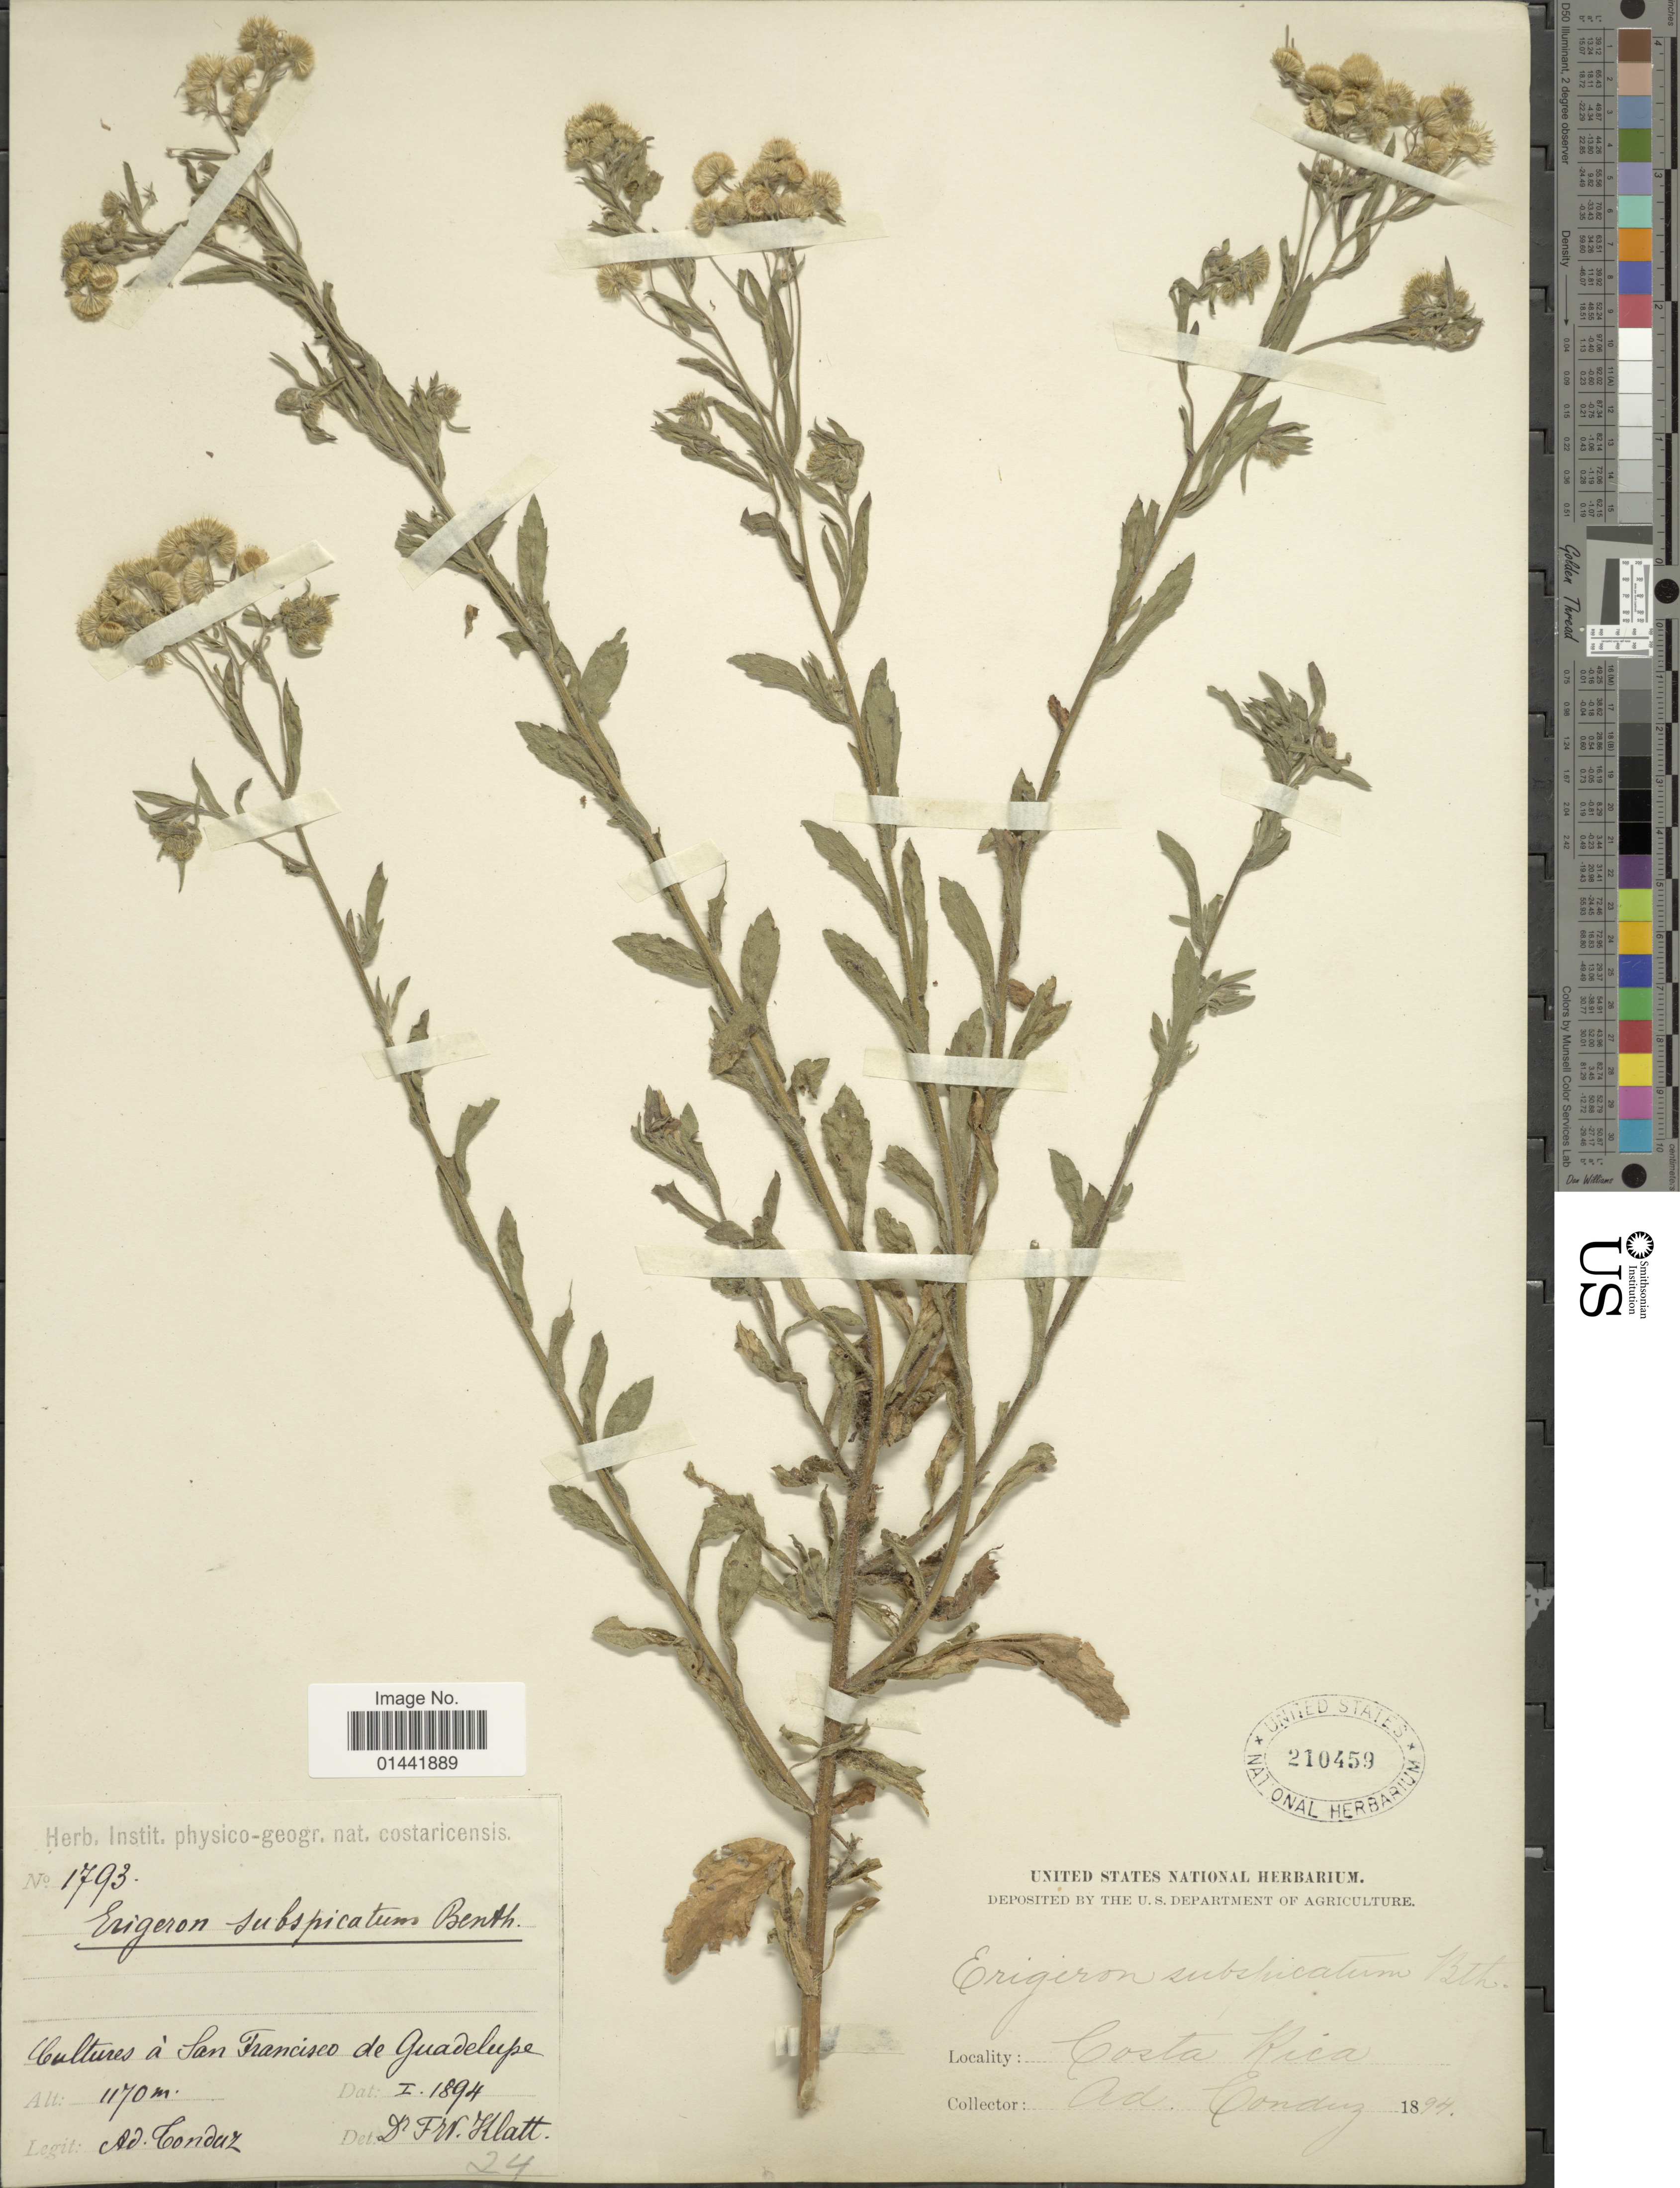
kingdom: Plantae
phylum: Tracheophyta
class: Magnoliopsida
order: Asterales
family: Asteraceae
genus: Erigeron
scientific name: Erigeron spathulatus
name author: Vahl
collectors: A. Tonduz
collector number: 1793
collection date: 1894-01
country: Costa Rica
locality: Cultures á San Francisco de Guadelupe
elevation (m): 1170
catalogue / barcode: US 210459